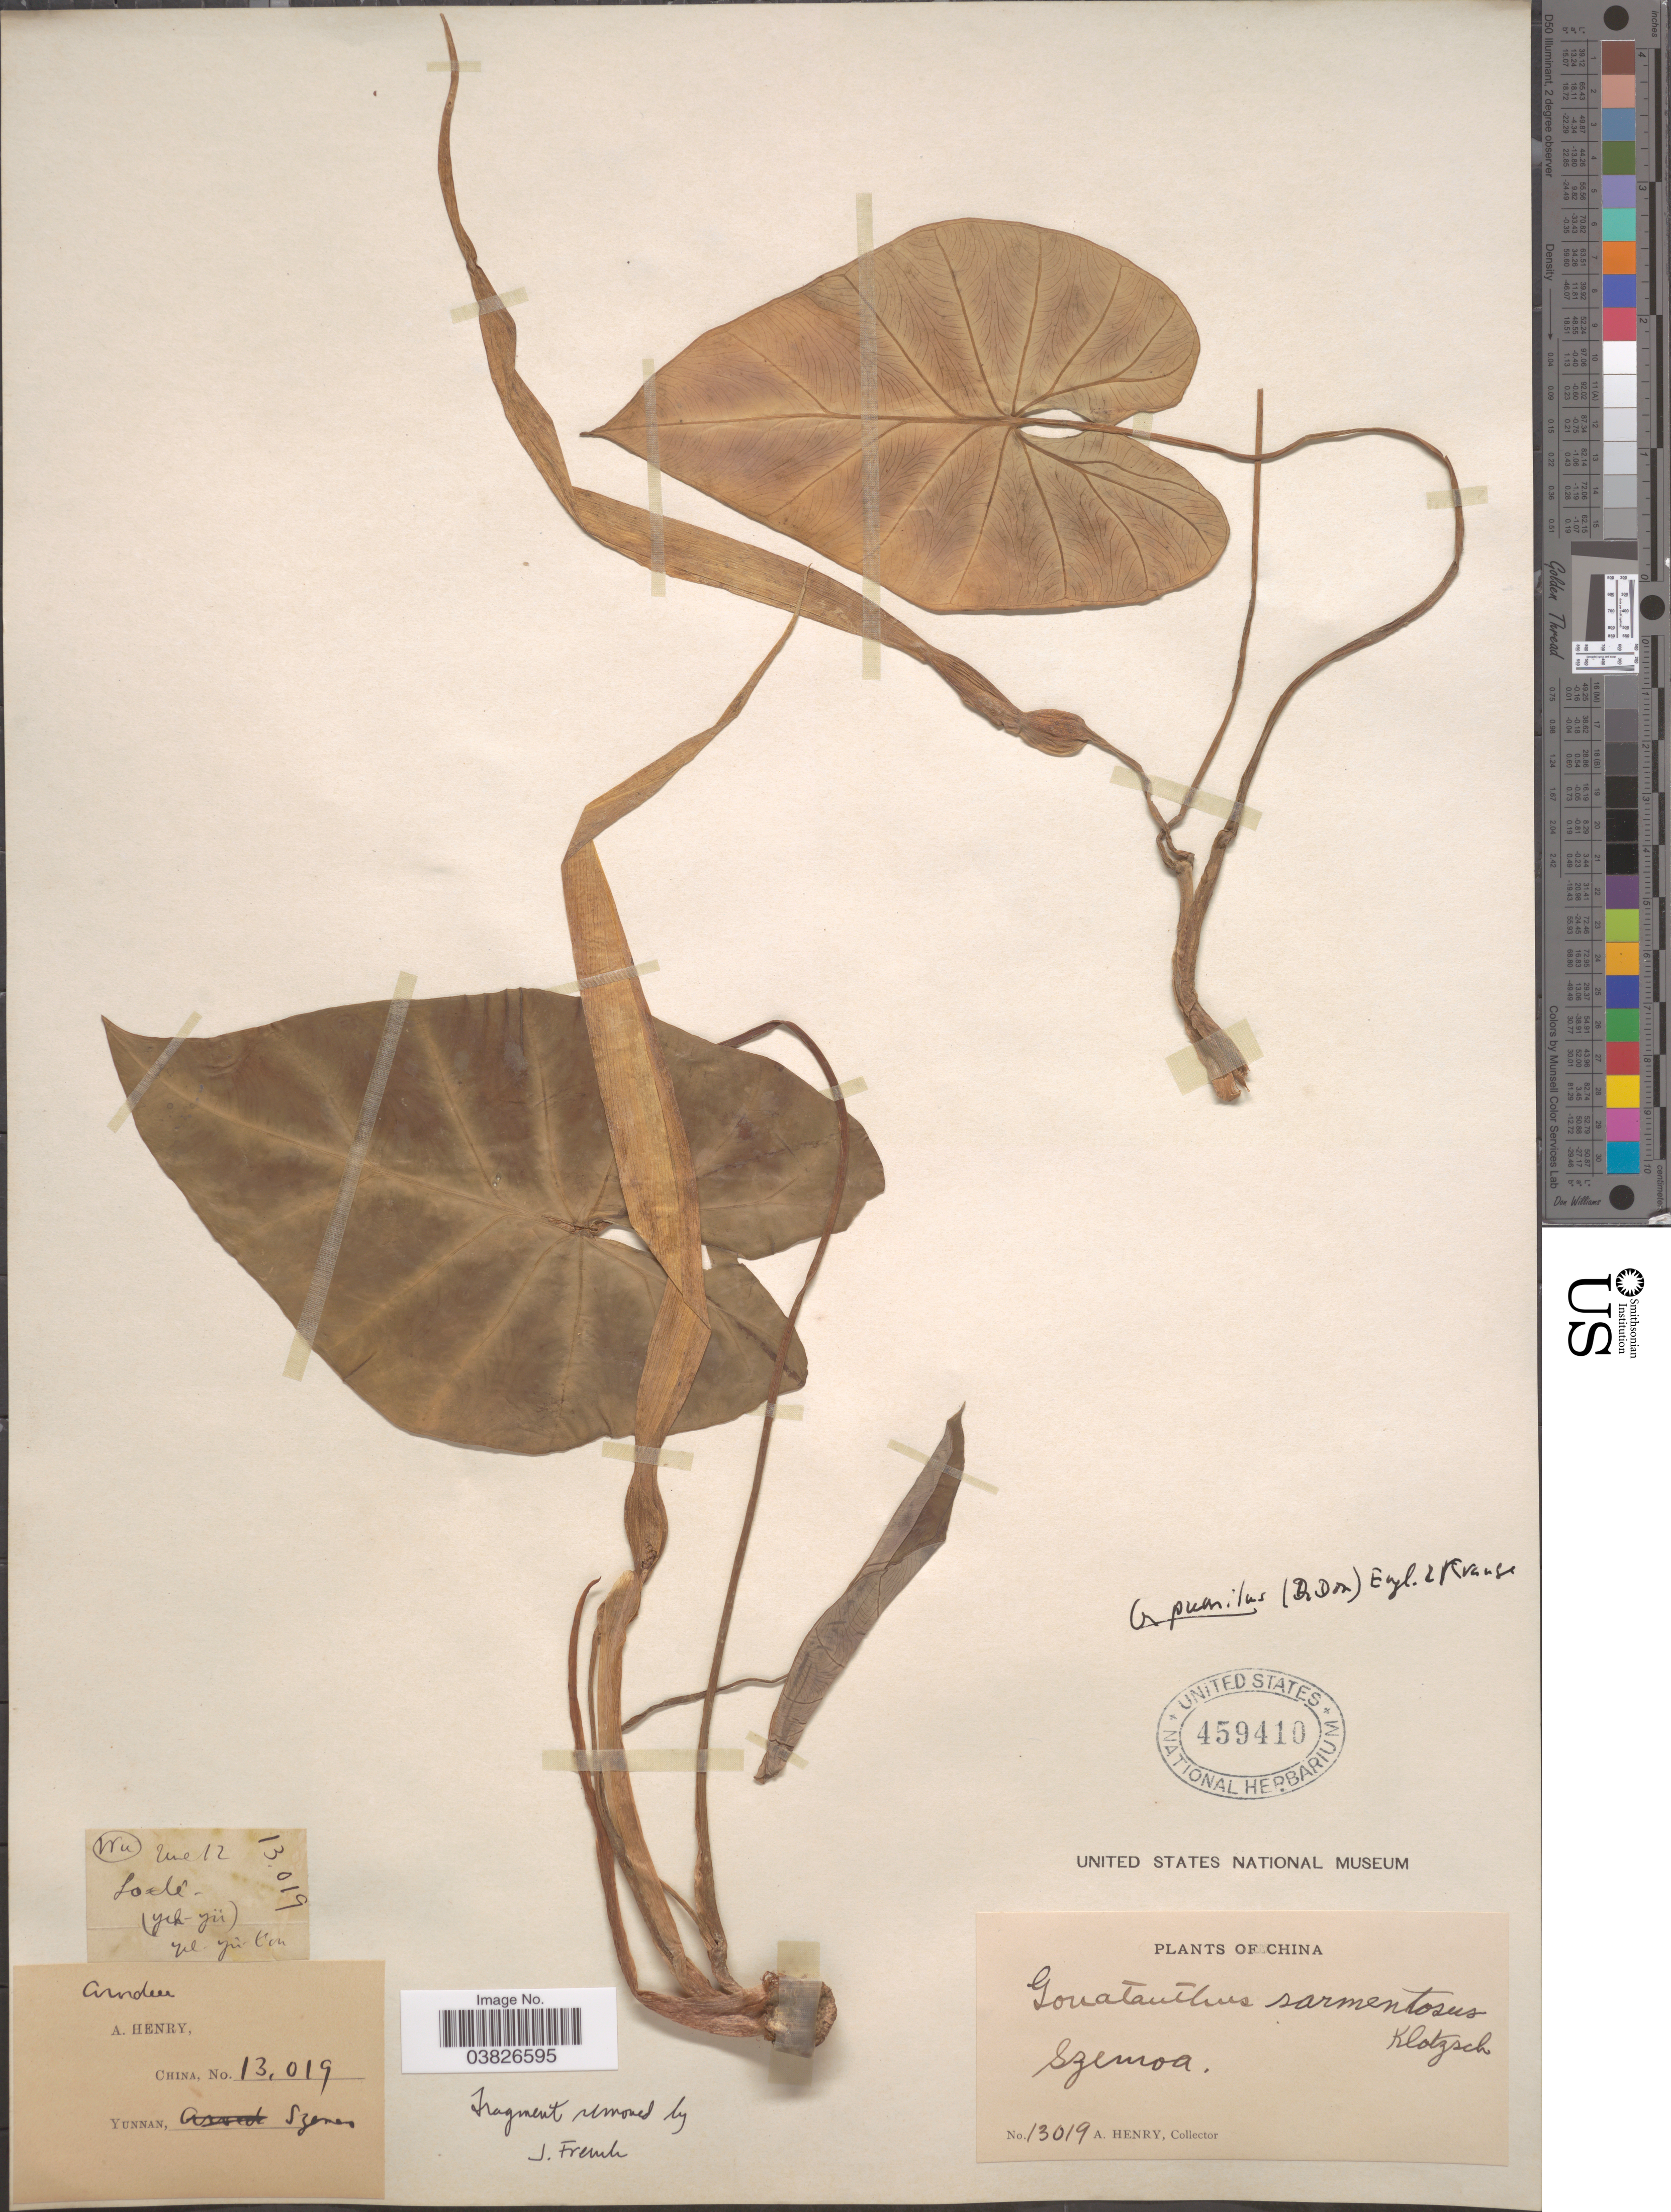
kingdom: Plantae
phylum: Tracheophyta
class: Liliopsida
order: Alismatales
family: Araceae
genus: Remusatia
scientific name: Remusatia pumila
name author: (D. Don) H. Li & A. Hay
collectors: A. Henry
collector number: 13019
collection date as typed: Transcribed d/m/y: /6/12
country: China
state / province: Yunnan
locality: Szemoa.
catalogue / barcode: US 459410